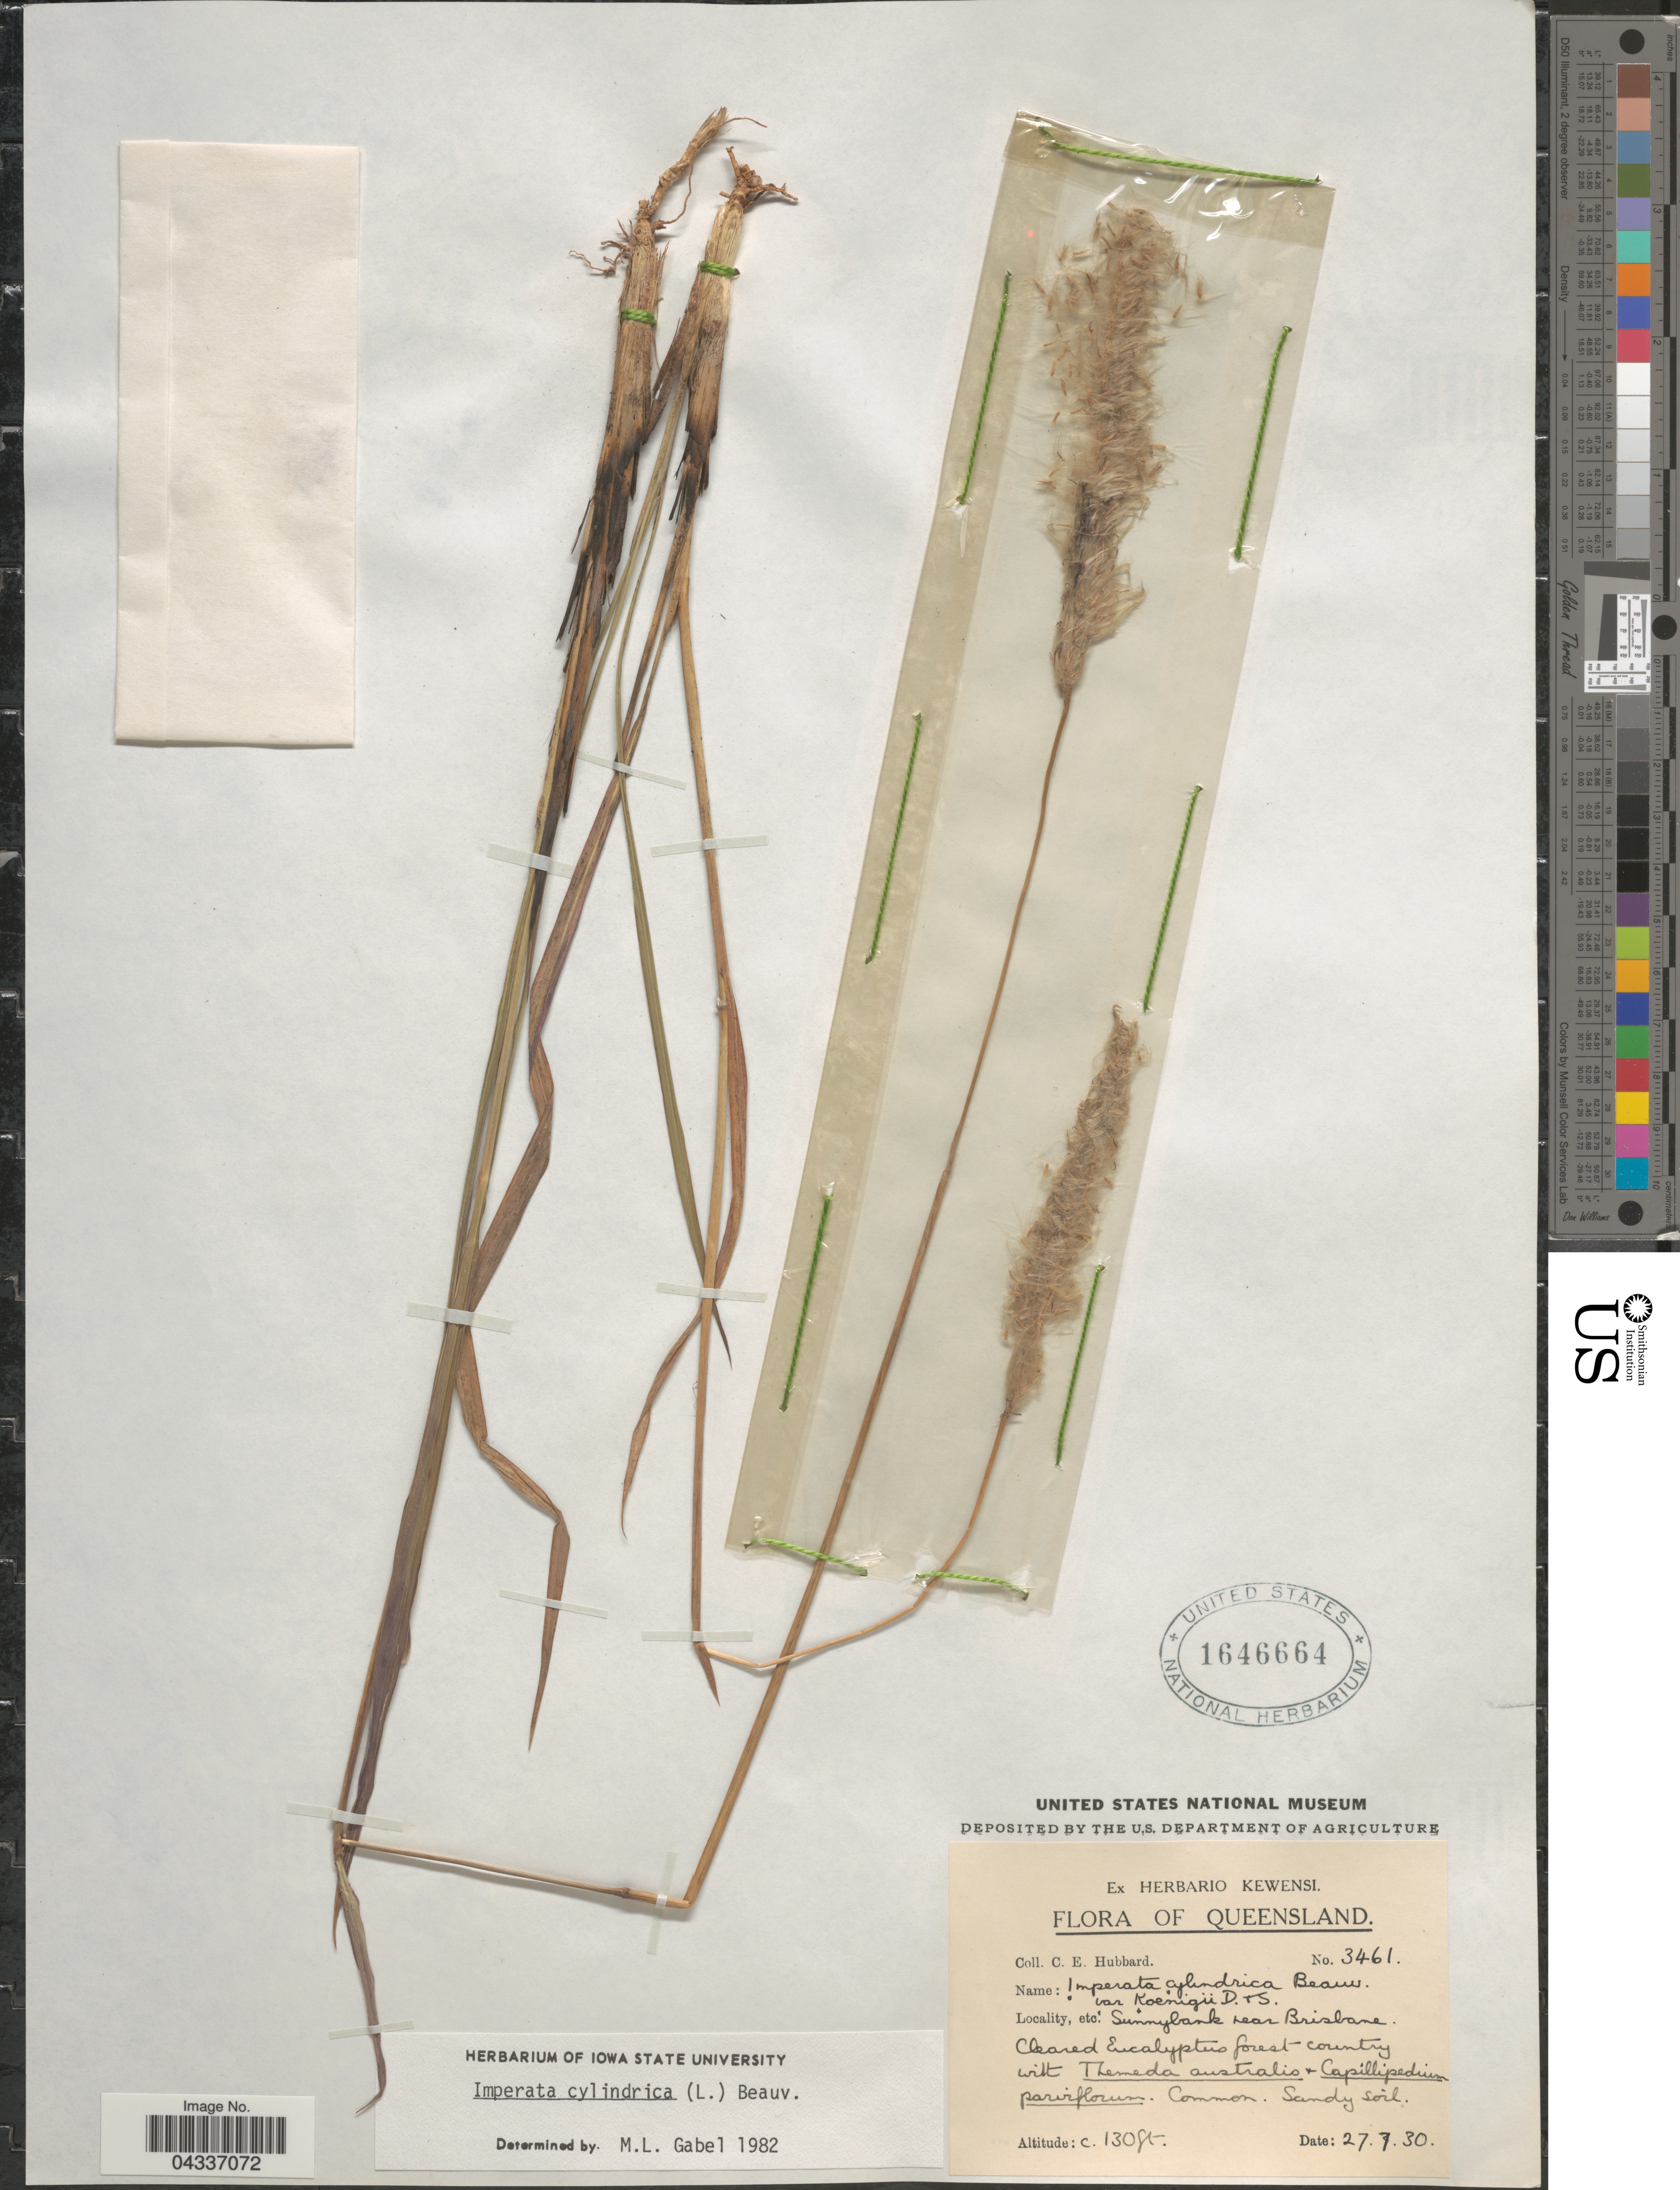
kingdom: Plantae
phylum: Tracheophyta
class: Liliopsida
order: Poales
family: Poaceae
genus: Imperata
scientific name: Imperata cylindrica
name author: (L.) P. Beauv.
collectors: C. E. Hubbard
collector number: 3461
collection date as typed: Transcribed d/m/y: 27/7/30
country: Australia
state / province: Queensland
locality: Sunnybank near Brisbane.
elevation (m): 40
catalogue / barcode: US 1646664